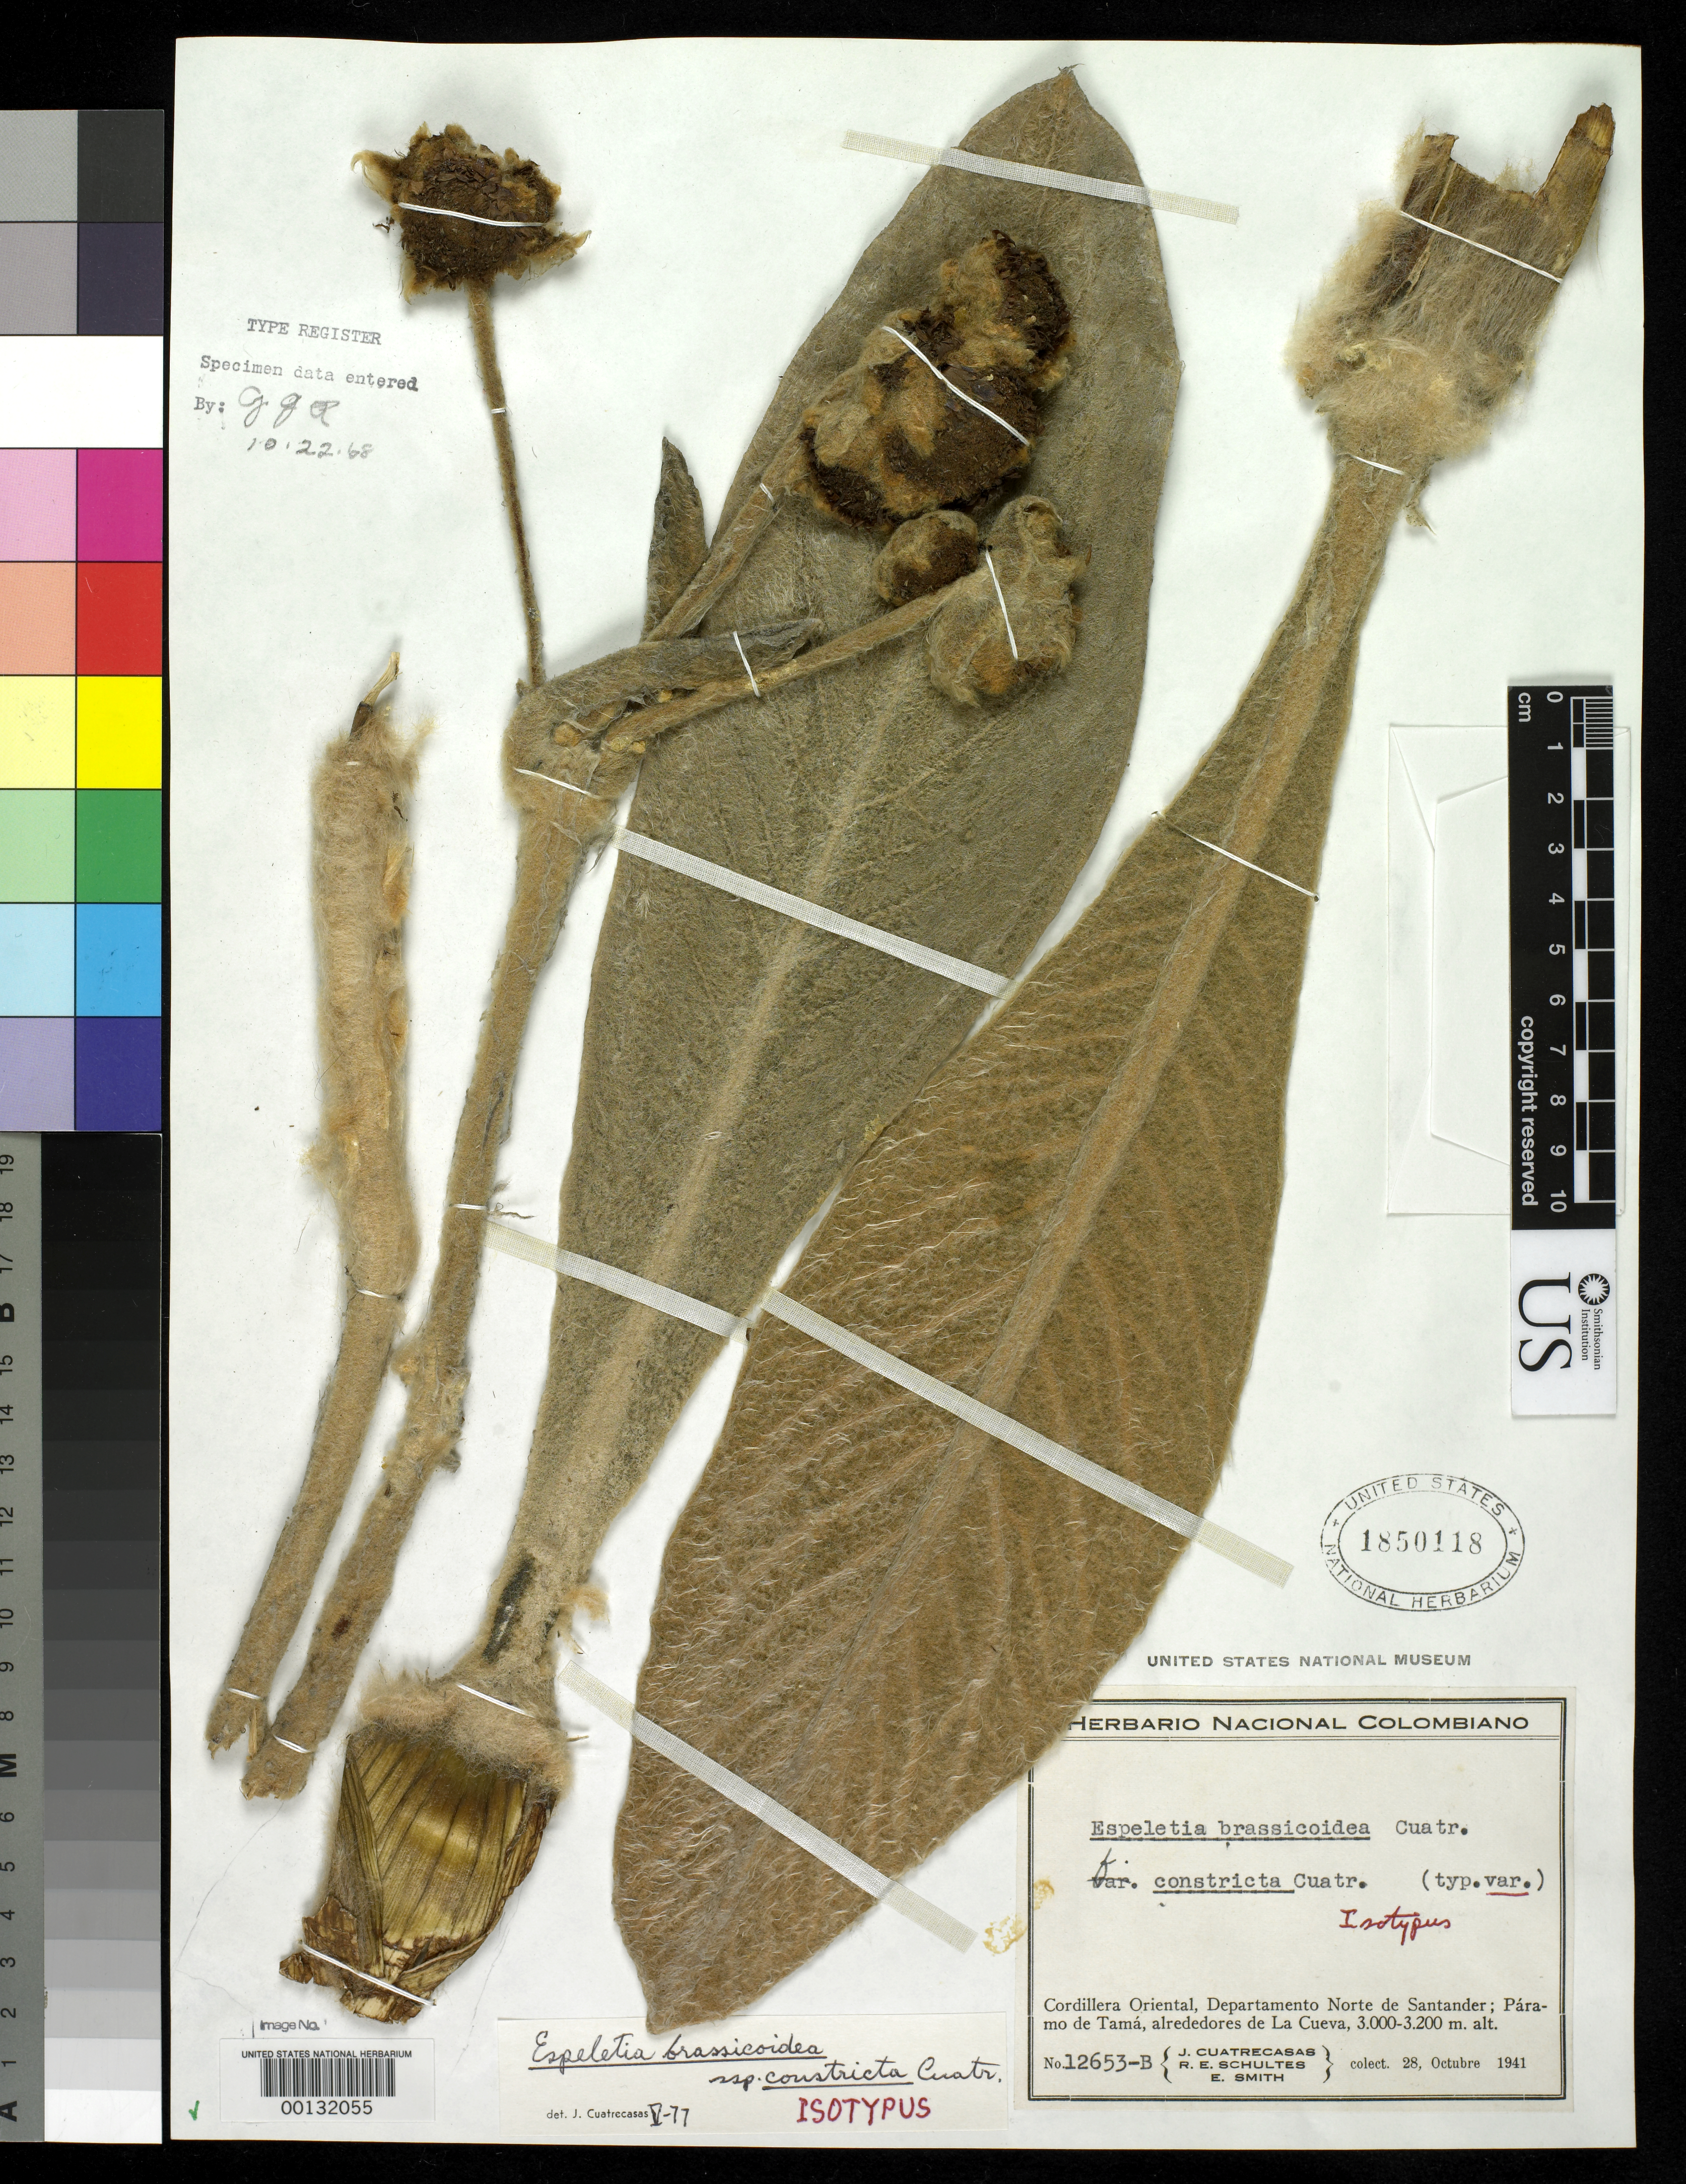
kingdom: Plantae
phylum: Tracheophyta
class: Magnoliopsida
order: Asterales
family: Asteraceae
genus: Espeletia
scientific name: Espeletia brassicoidea f. constricta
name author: Cuatrec.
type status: Isotype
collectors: J. Cuatrecasas, R. E. Schultes & C. E. Smith Jr.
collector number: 12653-b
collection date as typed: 28 Oct 1941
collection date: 1941-10-28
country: Colombia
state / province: Norte de Santander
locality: Cordillera Oriental, Páramo de Tama, Alrededores de La Cueva.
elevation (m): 3000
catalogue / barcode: US 1850118